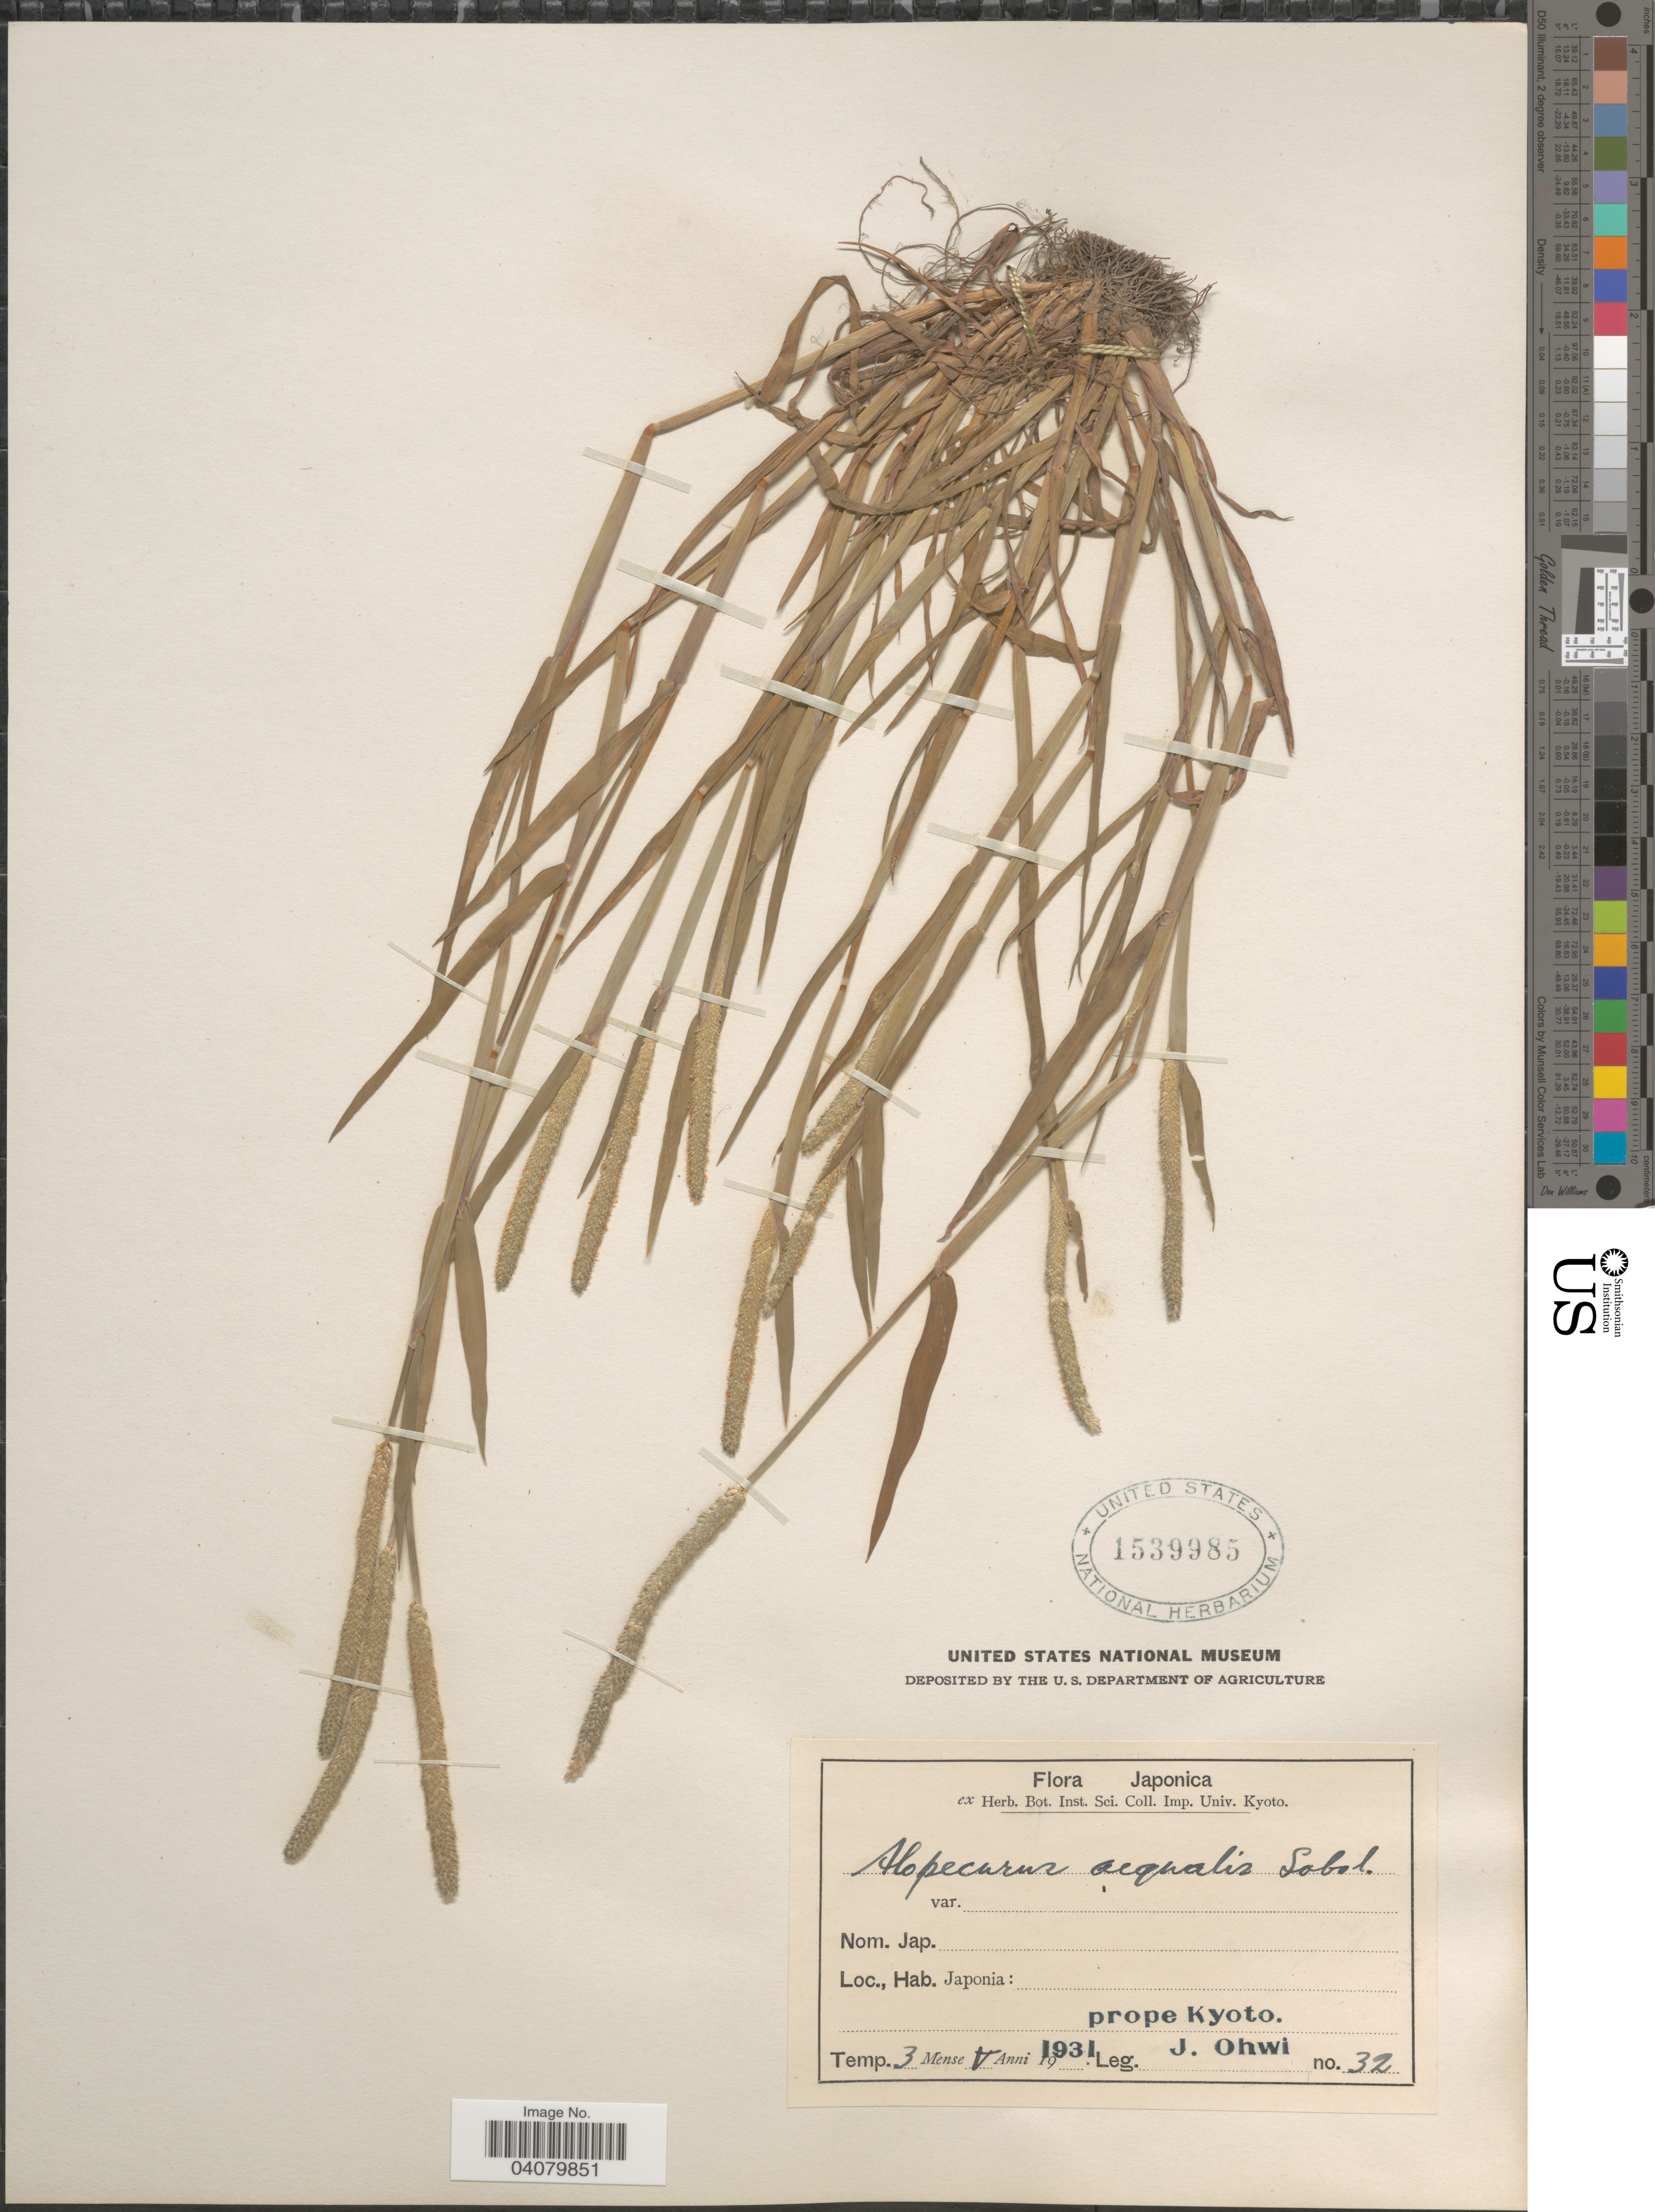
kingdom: Plantae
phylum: Tracheophyta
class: Liliopsida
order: Poales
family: Poaceae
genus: Alopecurus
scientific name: Alopecurus aequalis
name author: Sobol.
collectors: J. Ohwi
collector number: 32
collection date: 1931-05-03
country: Japan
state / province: Kyoto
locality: Prope Kyoto.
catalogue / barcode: US 1539985